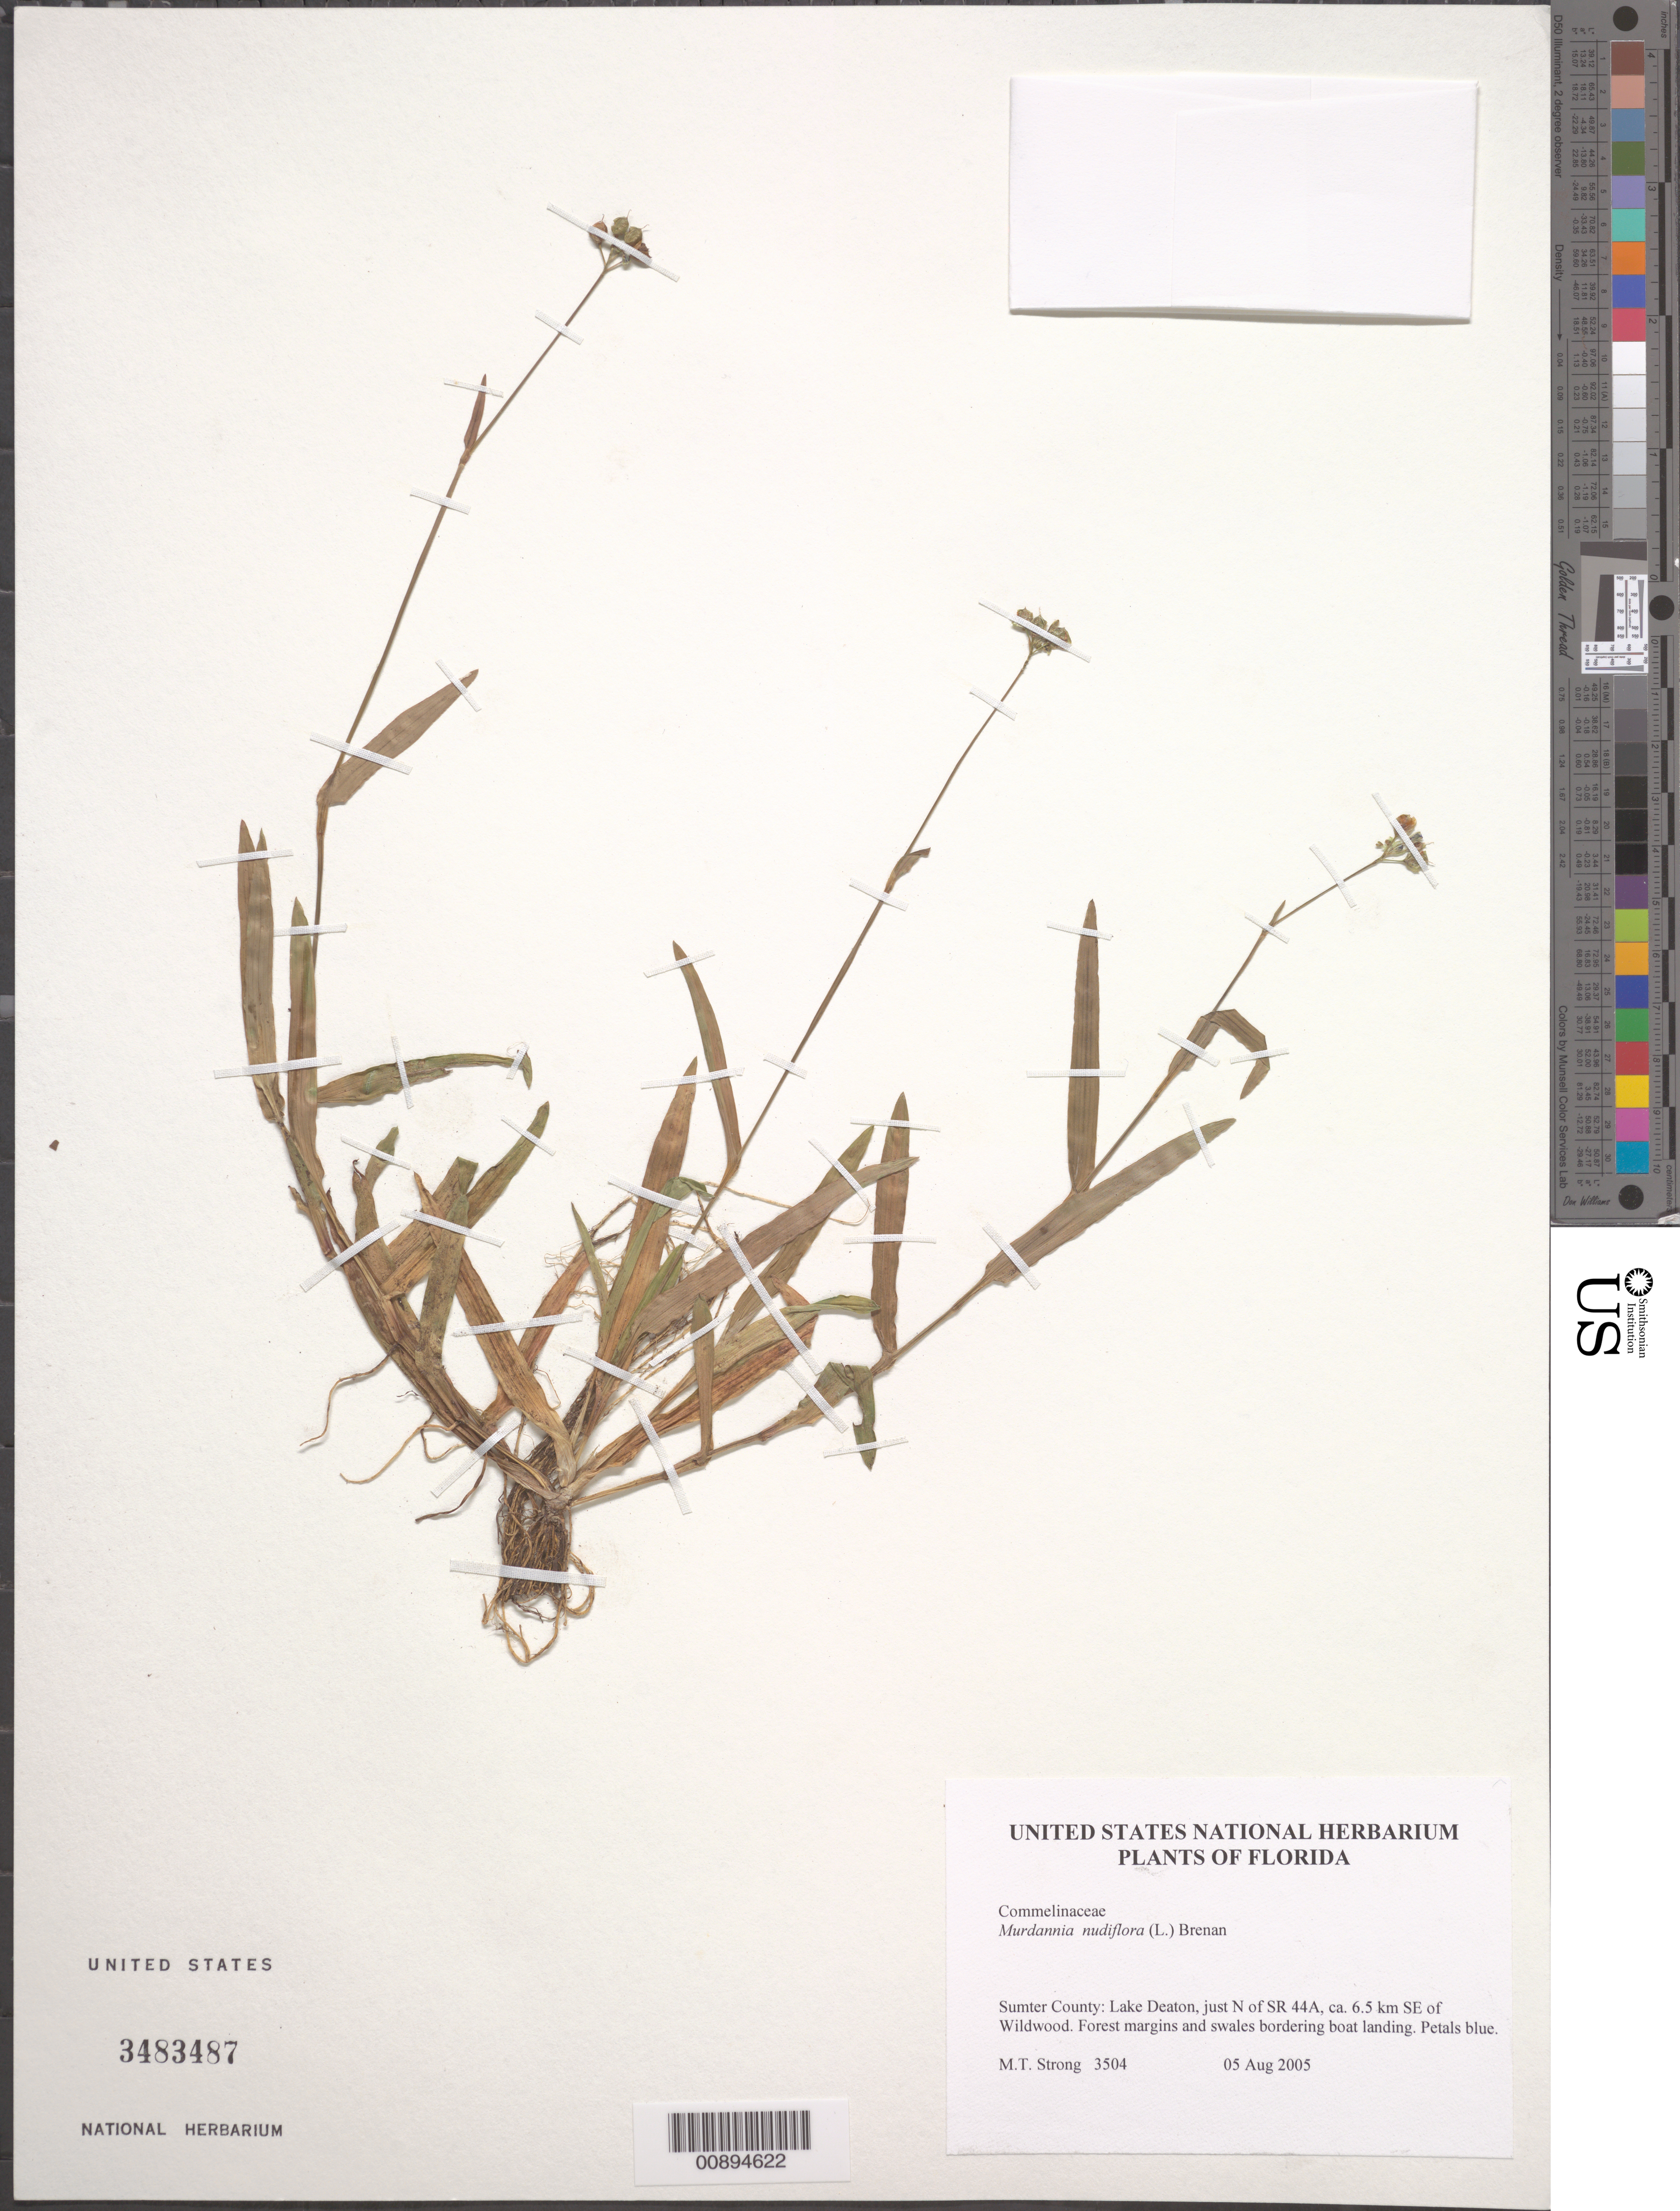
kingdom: Plantae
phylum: Tracheophyta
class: Liliopsida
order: Commelinales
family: Commelinaceae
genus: Murdannia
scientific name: Murdannia nudiflora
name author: (L.) Brenan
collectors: M. T. Strong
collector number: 3504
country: United States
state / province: Florida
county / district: Sumter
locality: Lake Deaton, N of SR 44A, SE of Wildwood.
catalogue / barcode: US 3483487